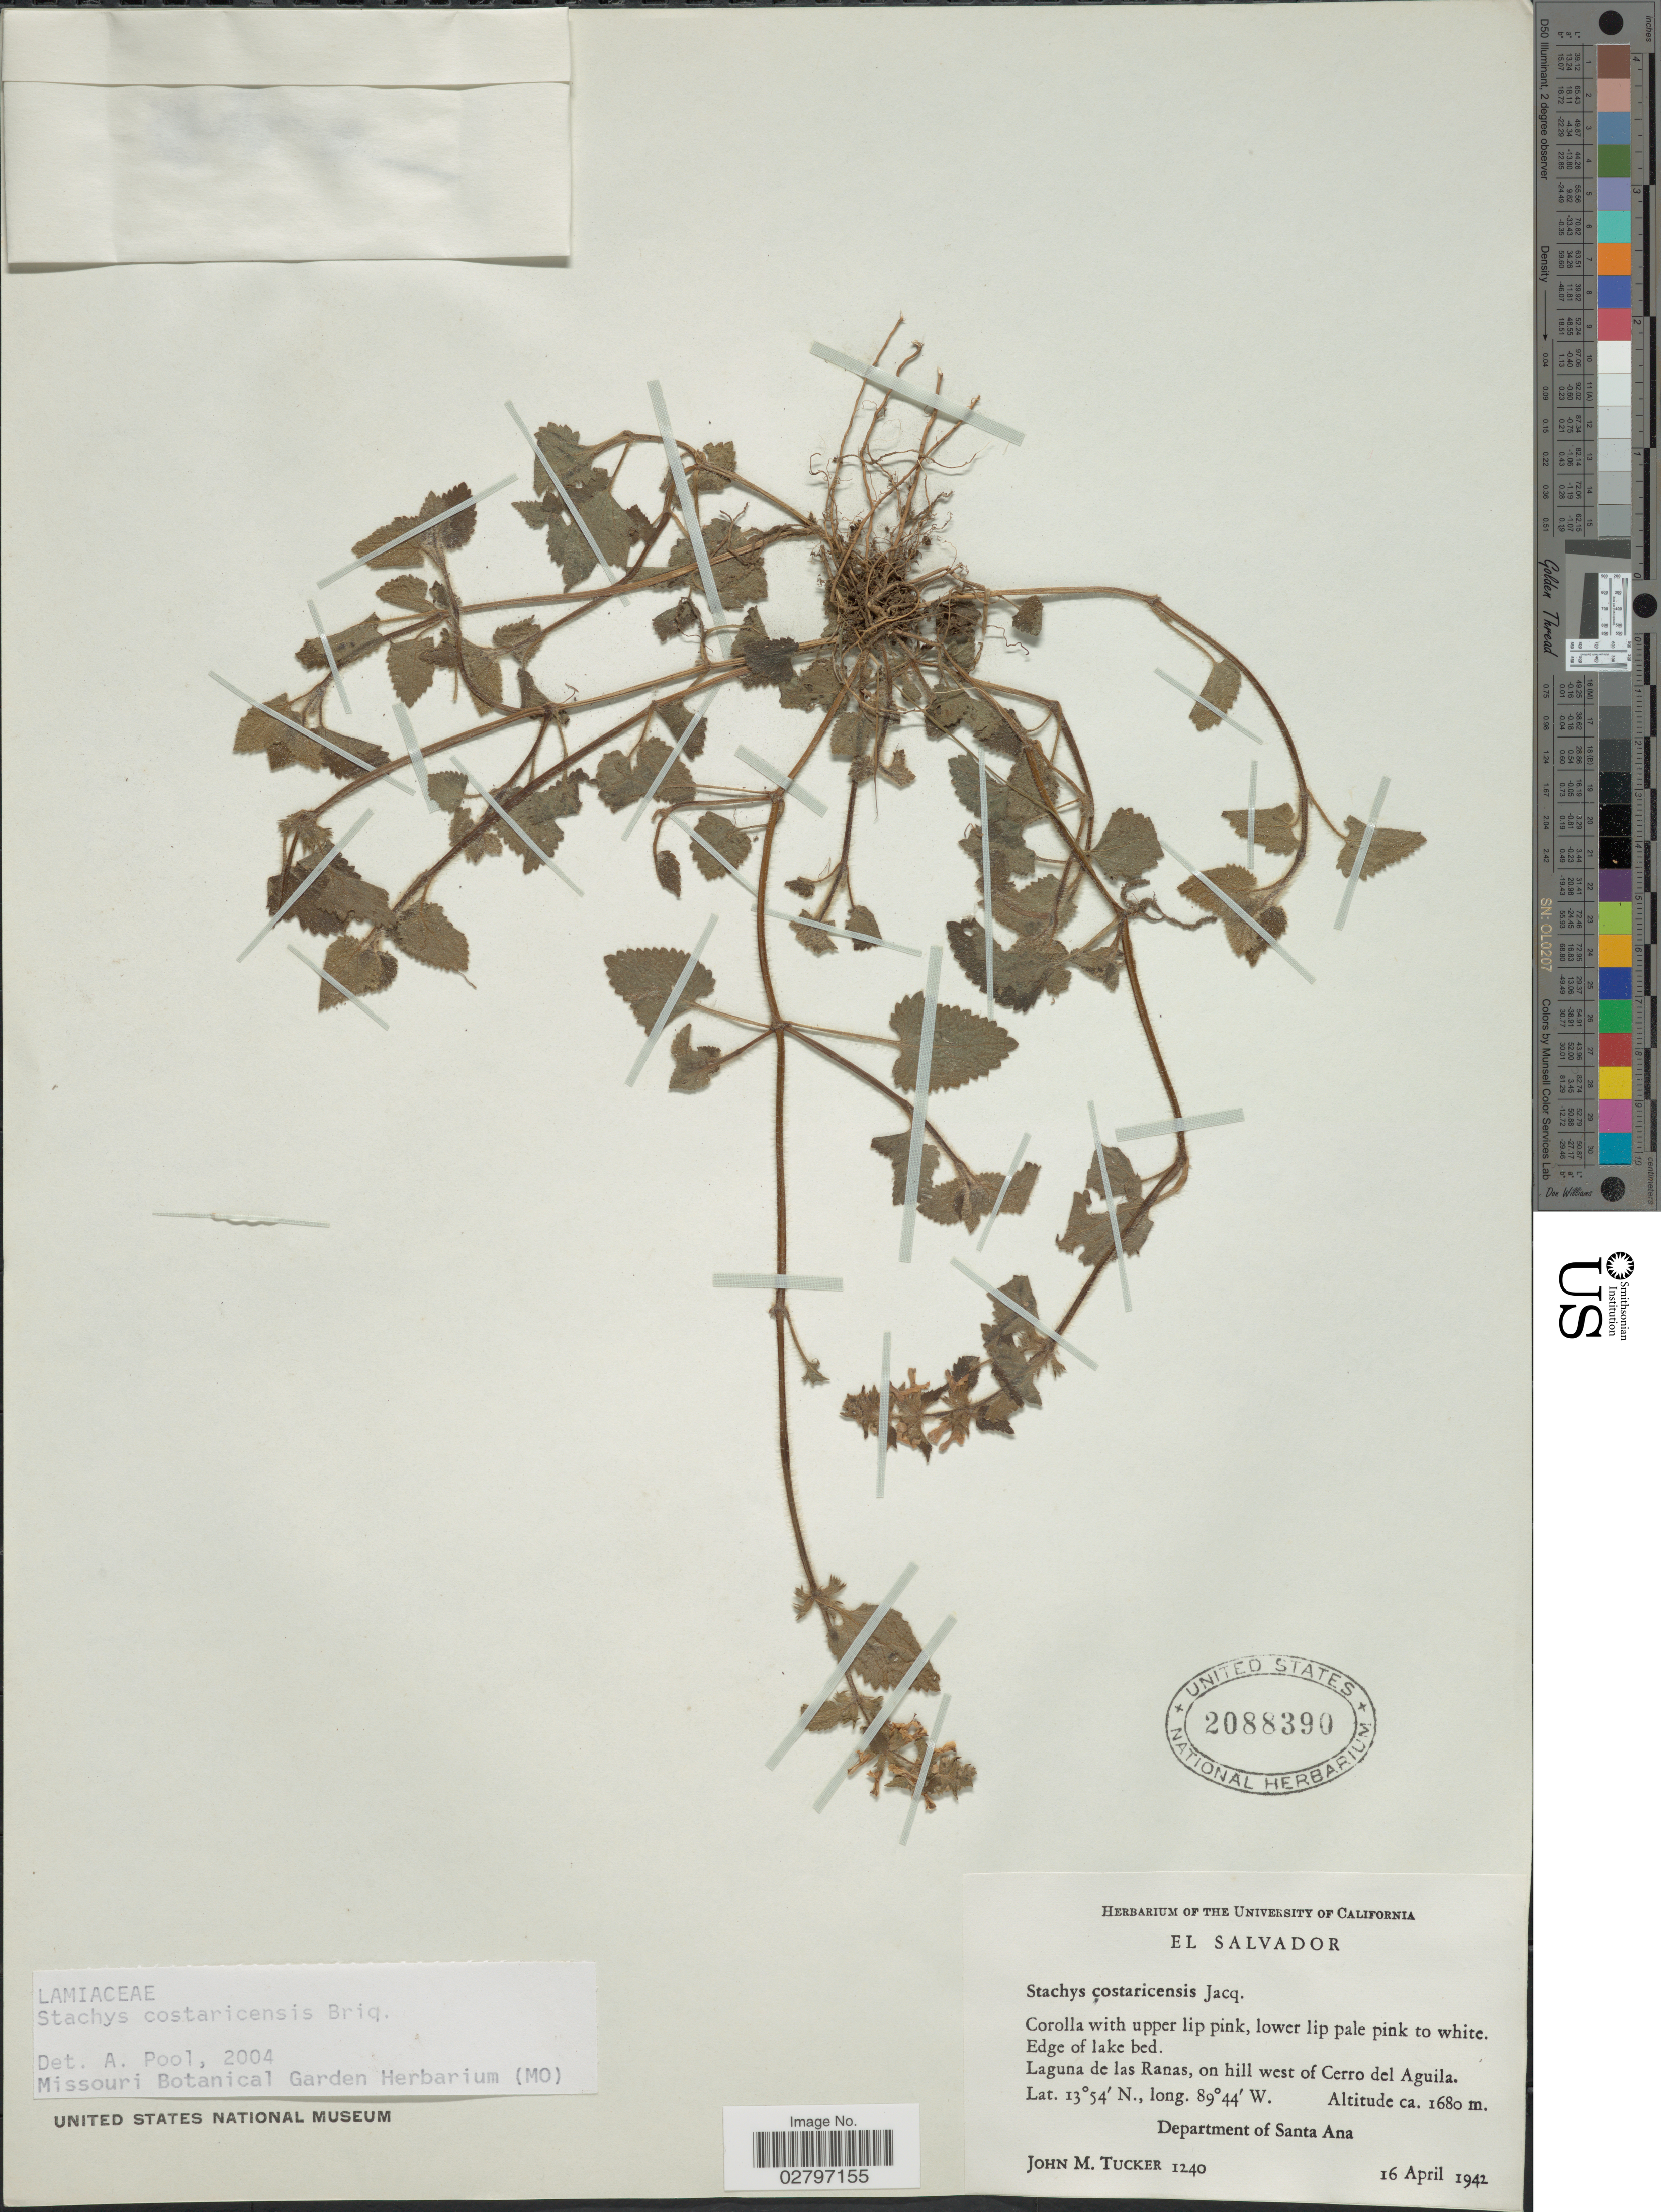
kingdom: Plantae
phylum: Tracheophyta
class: Magnoliopsida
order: Lamiales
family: Lamiaceae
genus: Stachys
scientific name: Stachys costaricensis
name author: Briq.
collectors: J. M. Tucker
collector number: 1240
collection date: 1942-04-16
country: El Salvador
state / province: Santa Ana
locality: Edge of lake bed. Laguna de las Ranas, on hill west of Cerro del Aguila. Department of Santa Ana.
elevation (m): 1680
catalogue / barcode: US 2088390